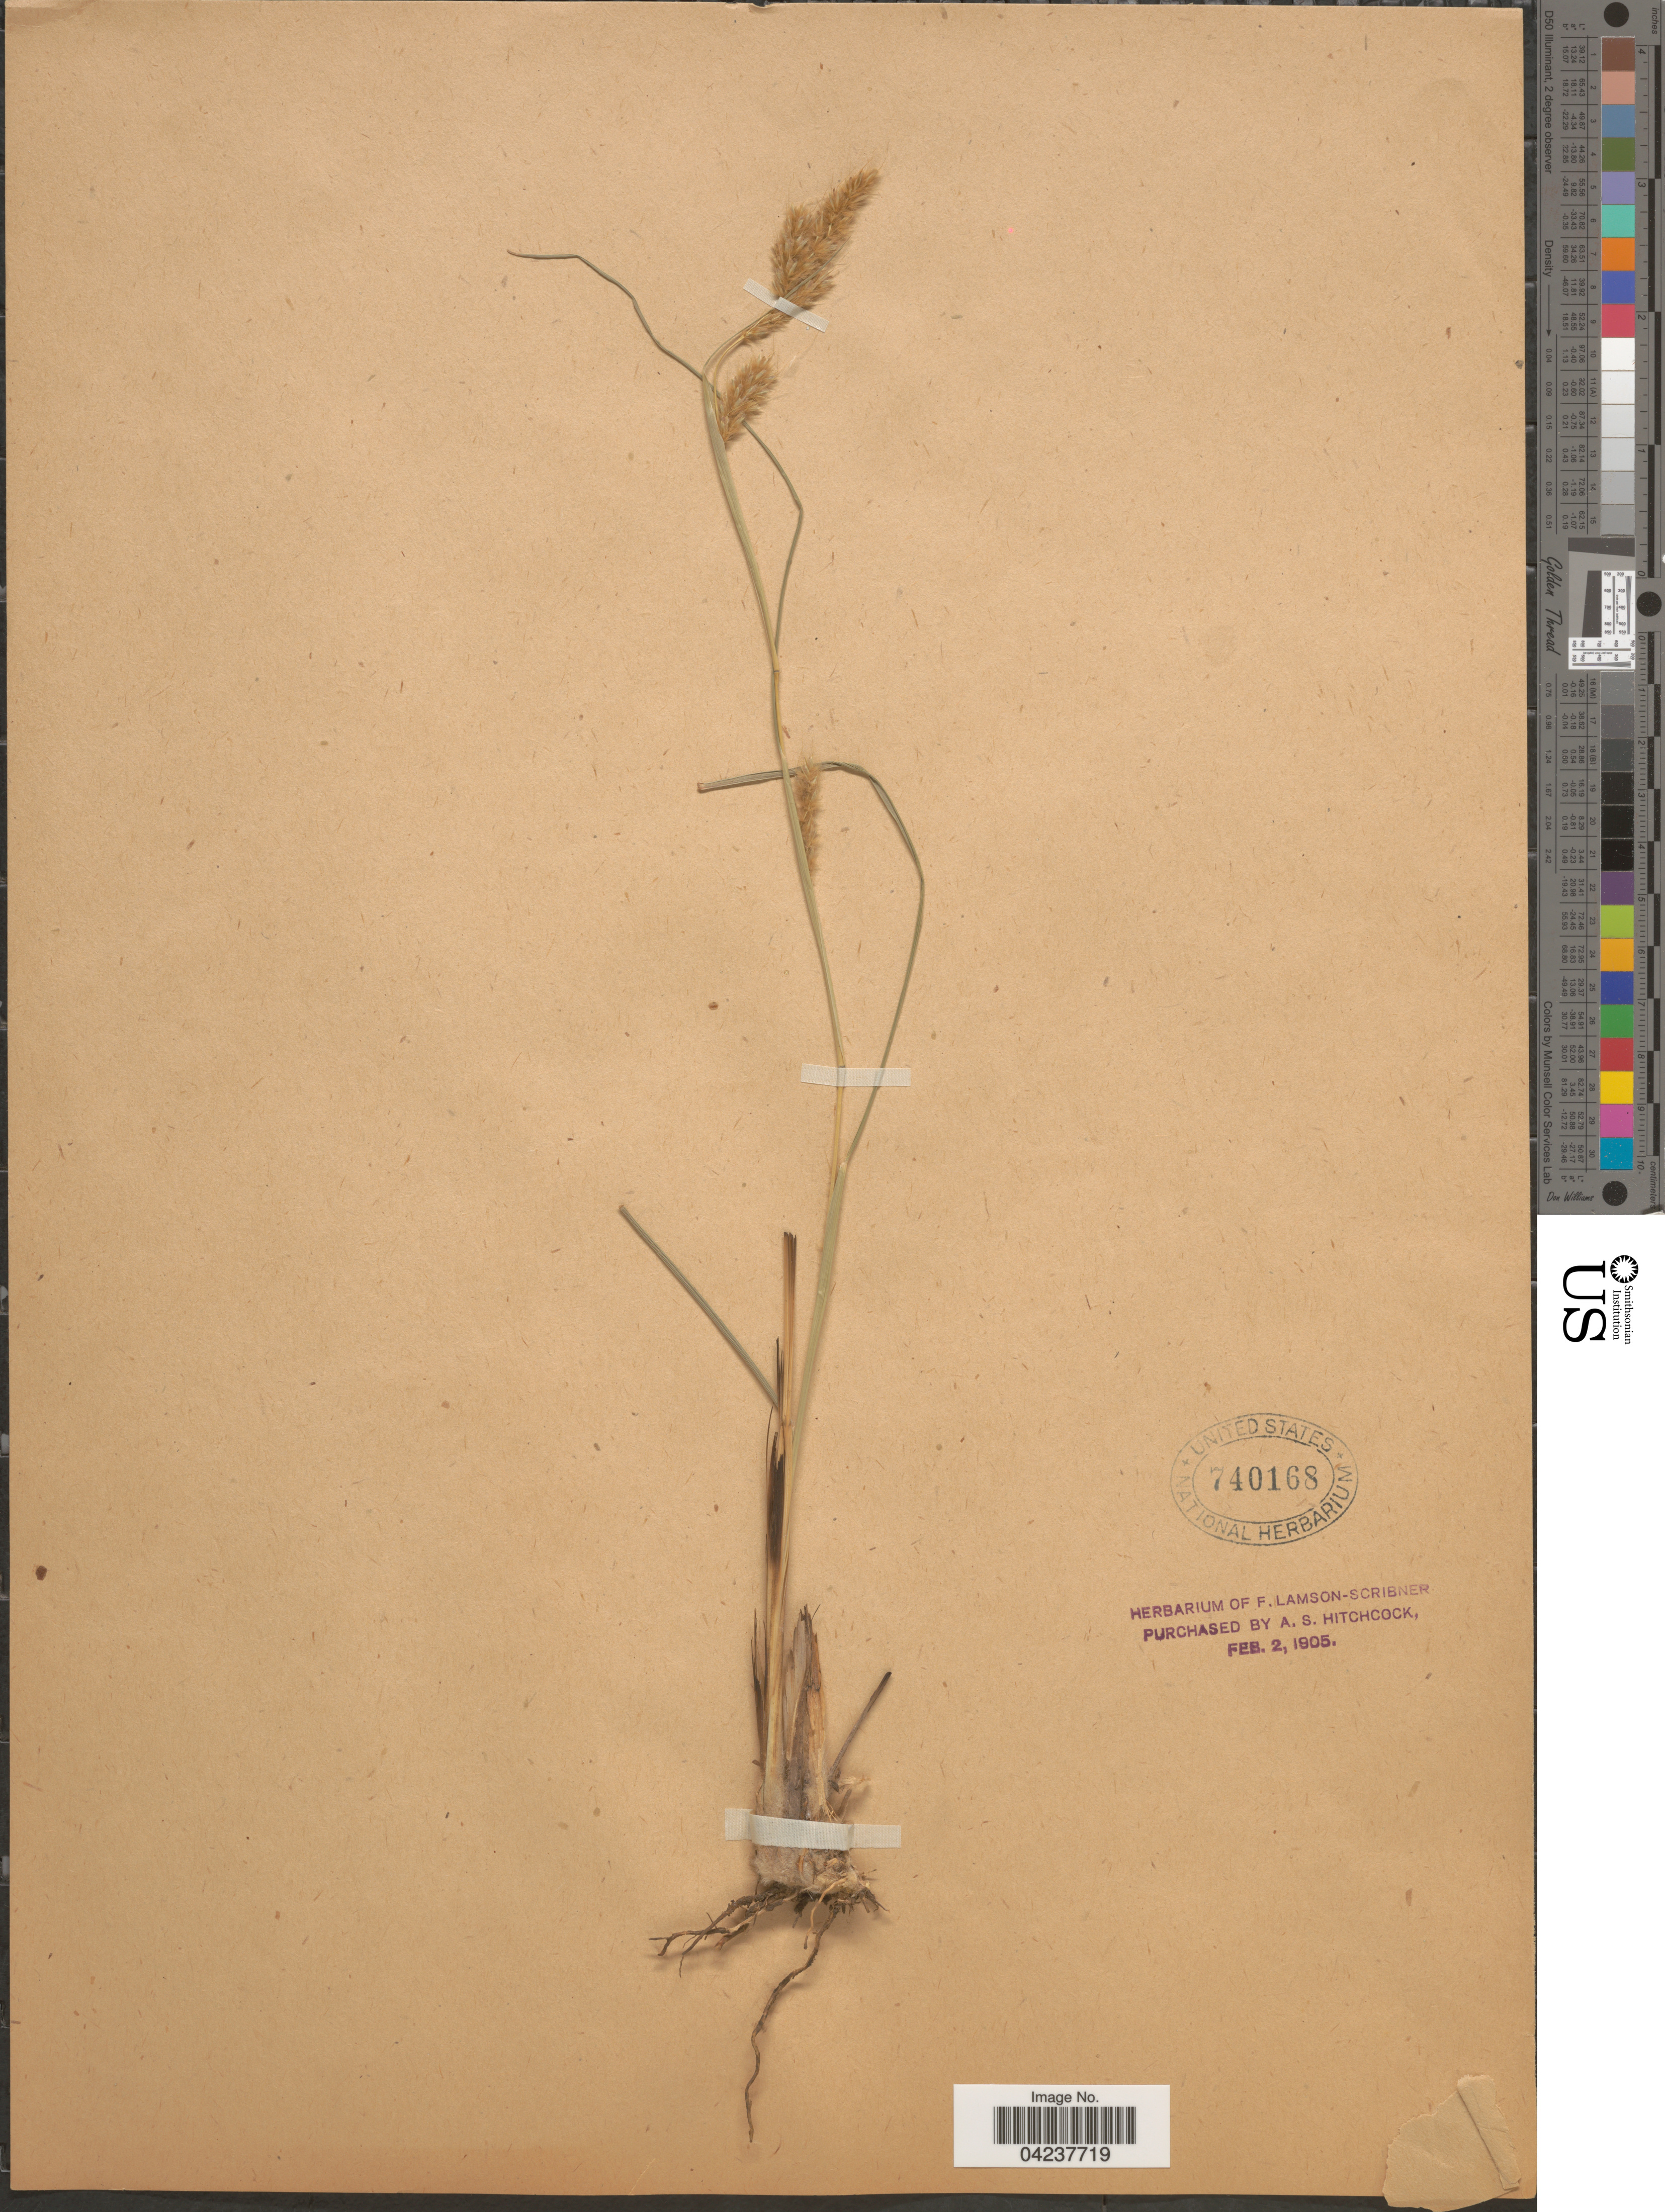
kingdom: Plantae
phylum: Tracheophyta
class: Liliopsida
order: Poales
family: Poaceae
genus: Eulaliopsis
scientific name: Eulaliopsis binata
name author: (Retz.) C. E. Hubb.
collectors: ex herb. F. Lamson Scribner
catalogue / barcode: US 740168